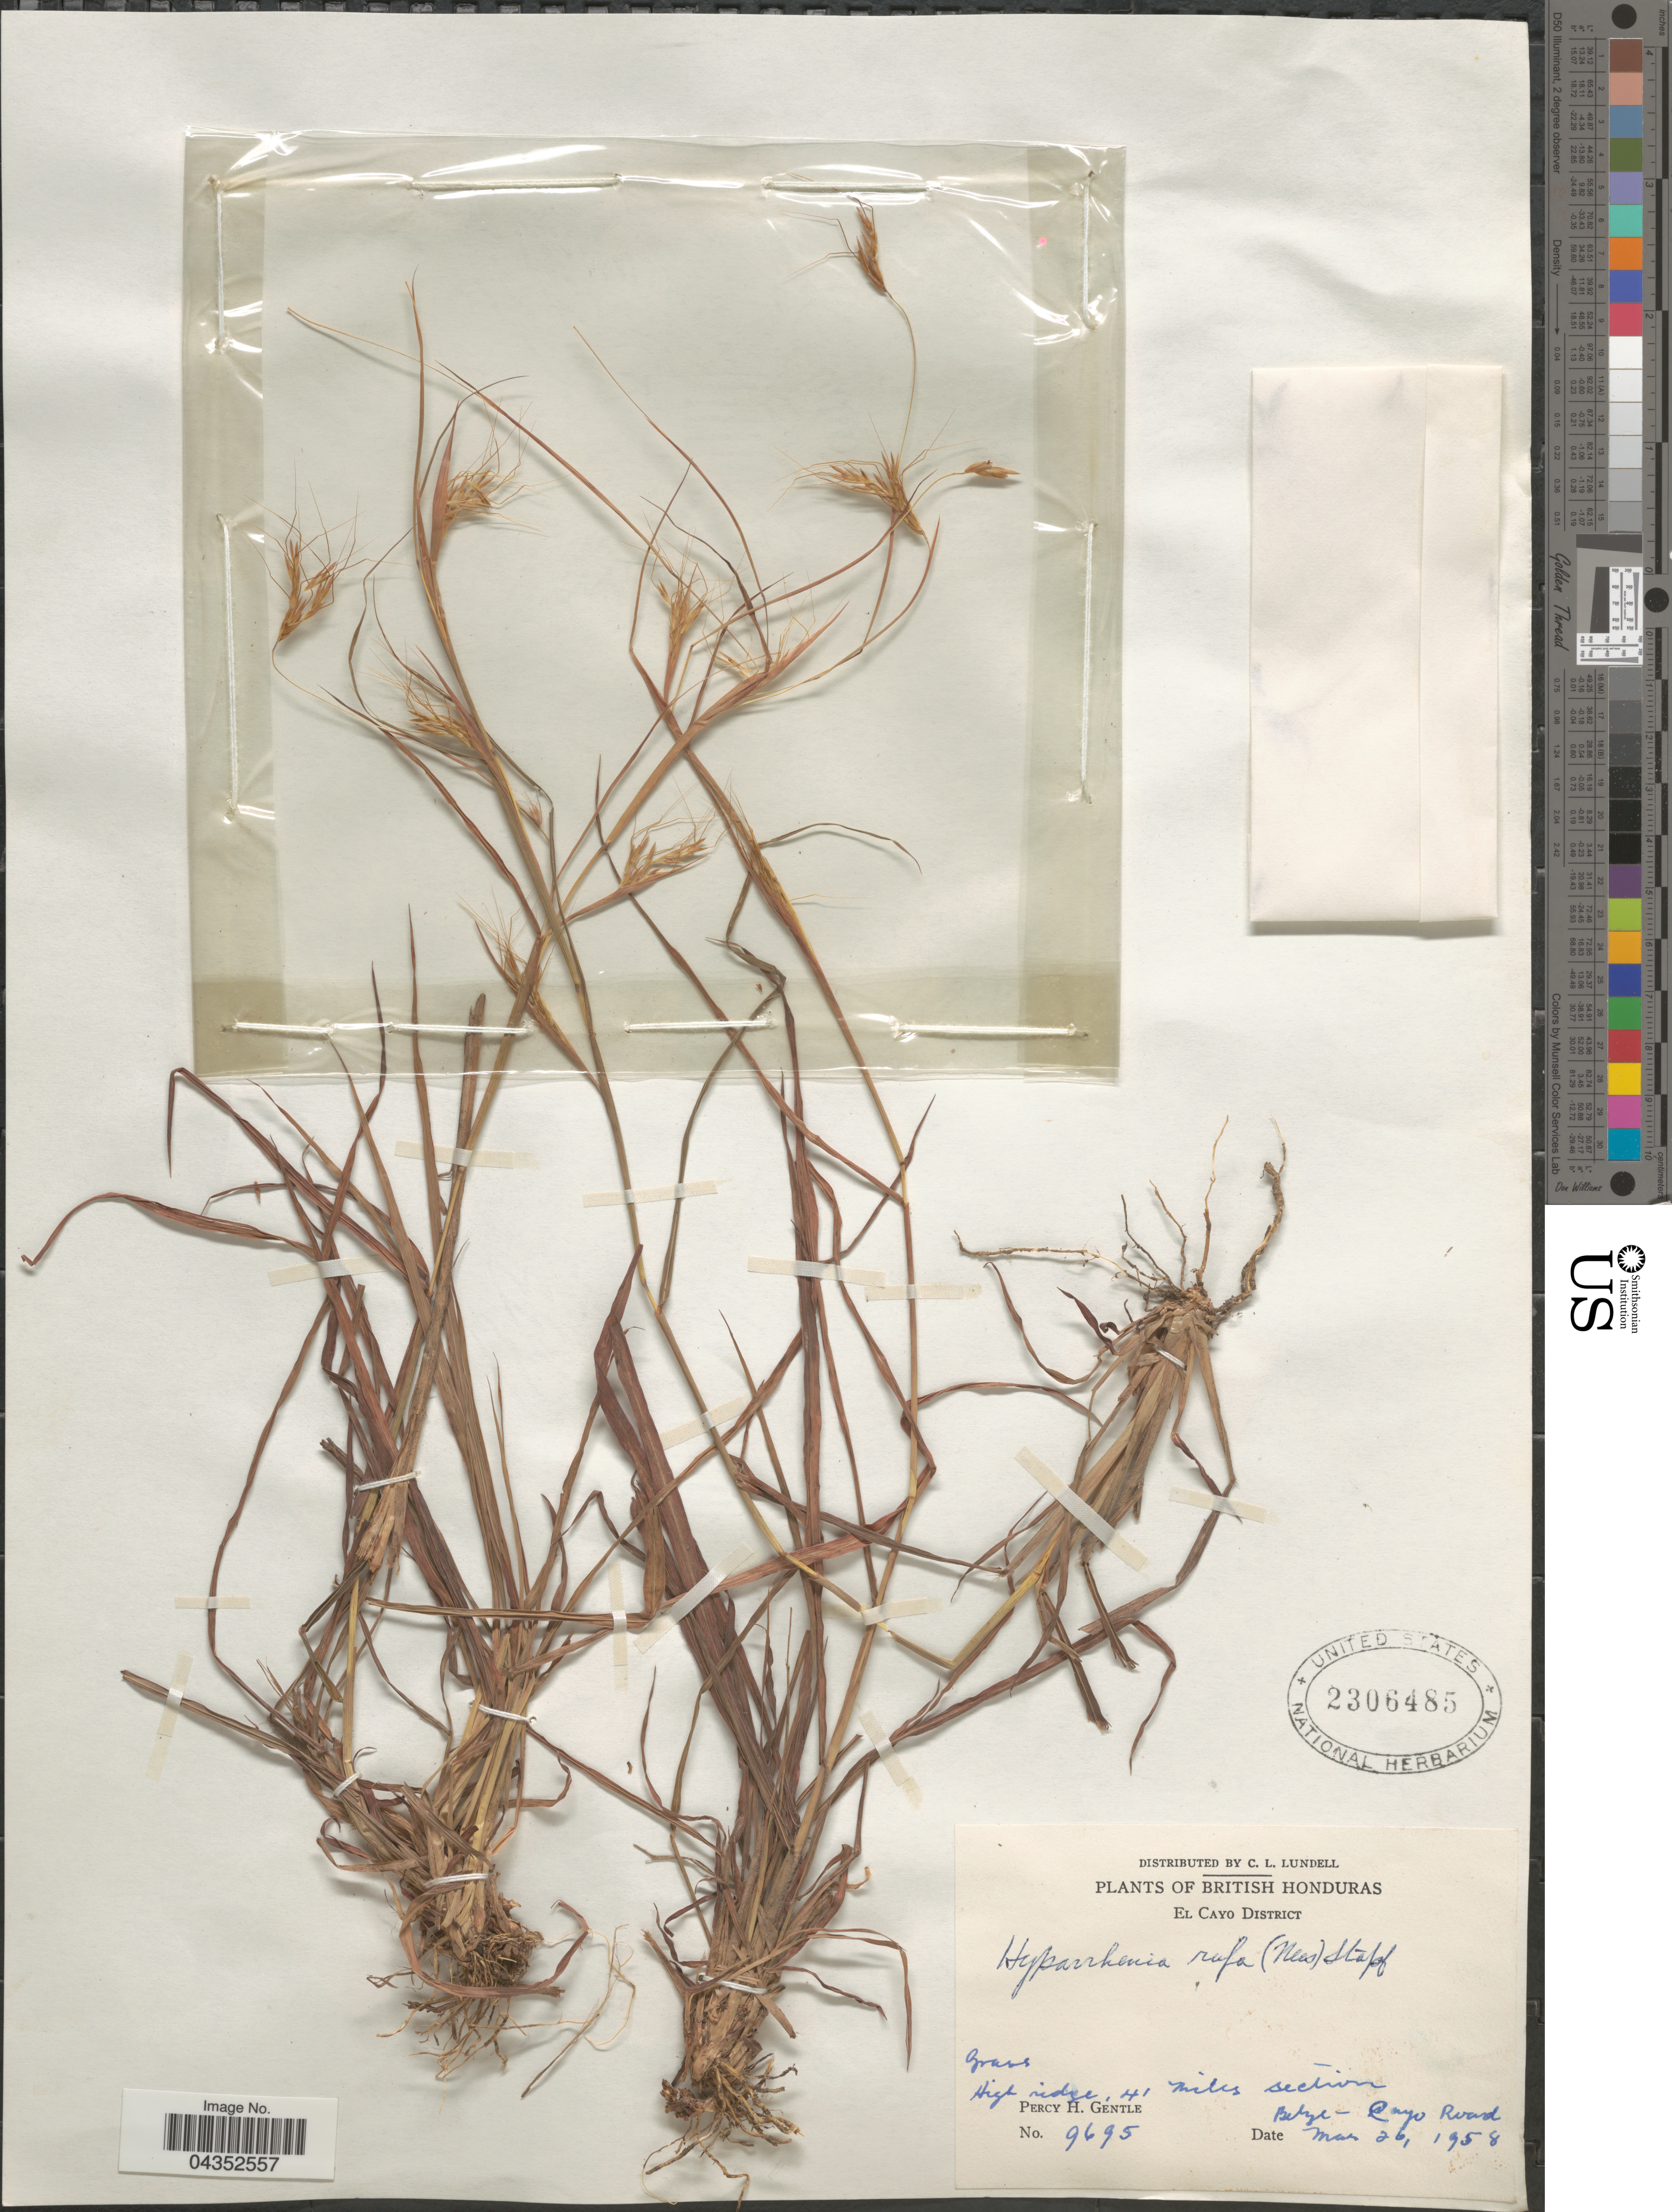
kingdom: Plantae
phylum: Tracheophyta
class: Liliopsida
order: Poales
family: Poaceae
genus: Hyparrhenia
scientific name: Hyparrhenia rufa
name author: (Nees) Stapf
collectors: P. H. Gentle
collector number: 9695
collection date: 1958-03-26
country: Belize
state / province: Cayo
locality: British Honduras. El Cayo District. High ridge, 41 miles section. Cayo Road.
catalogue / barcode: US 2306485